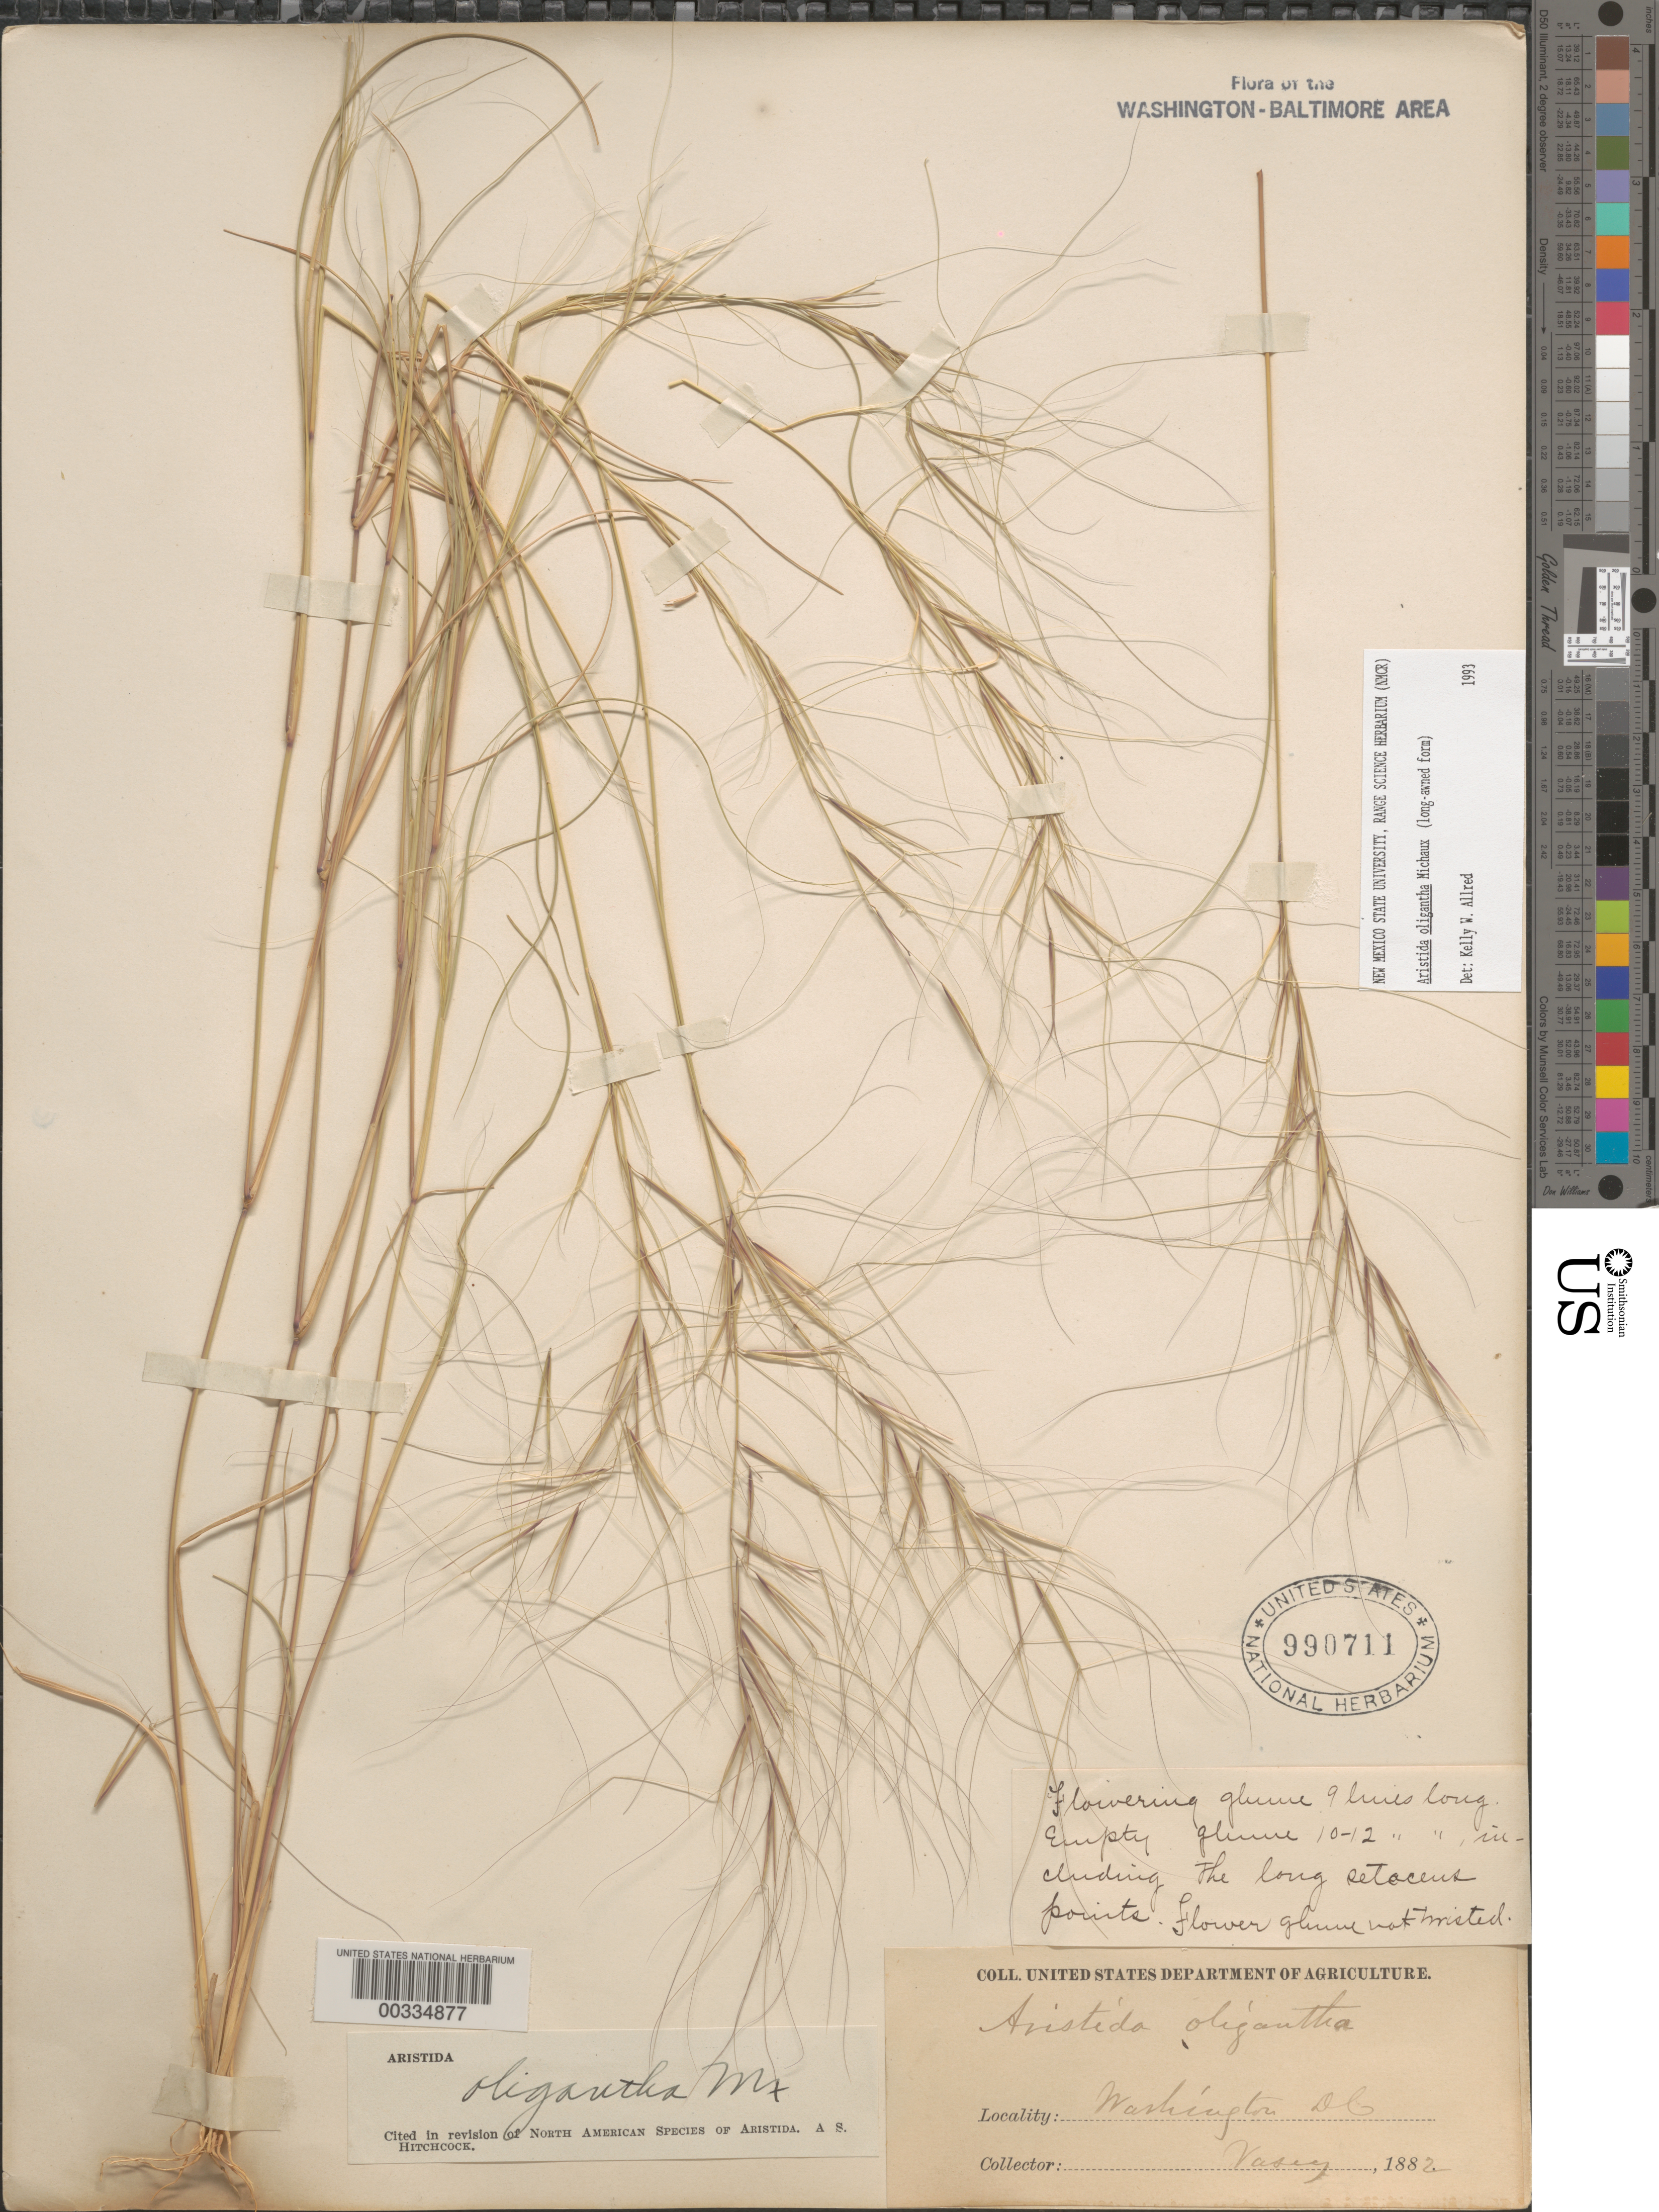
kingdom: Plantae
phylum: Tracheophyta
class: Liliopsida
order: Poales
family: Poaceae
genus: Aristida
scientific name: Aristida oligantha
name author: Michx.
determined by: Hitchcock, Albert S.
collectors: G. Vasey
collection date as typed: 1882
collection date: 1882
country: United States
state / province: District of Columbia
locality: Washington DC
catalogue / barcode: US 990711